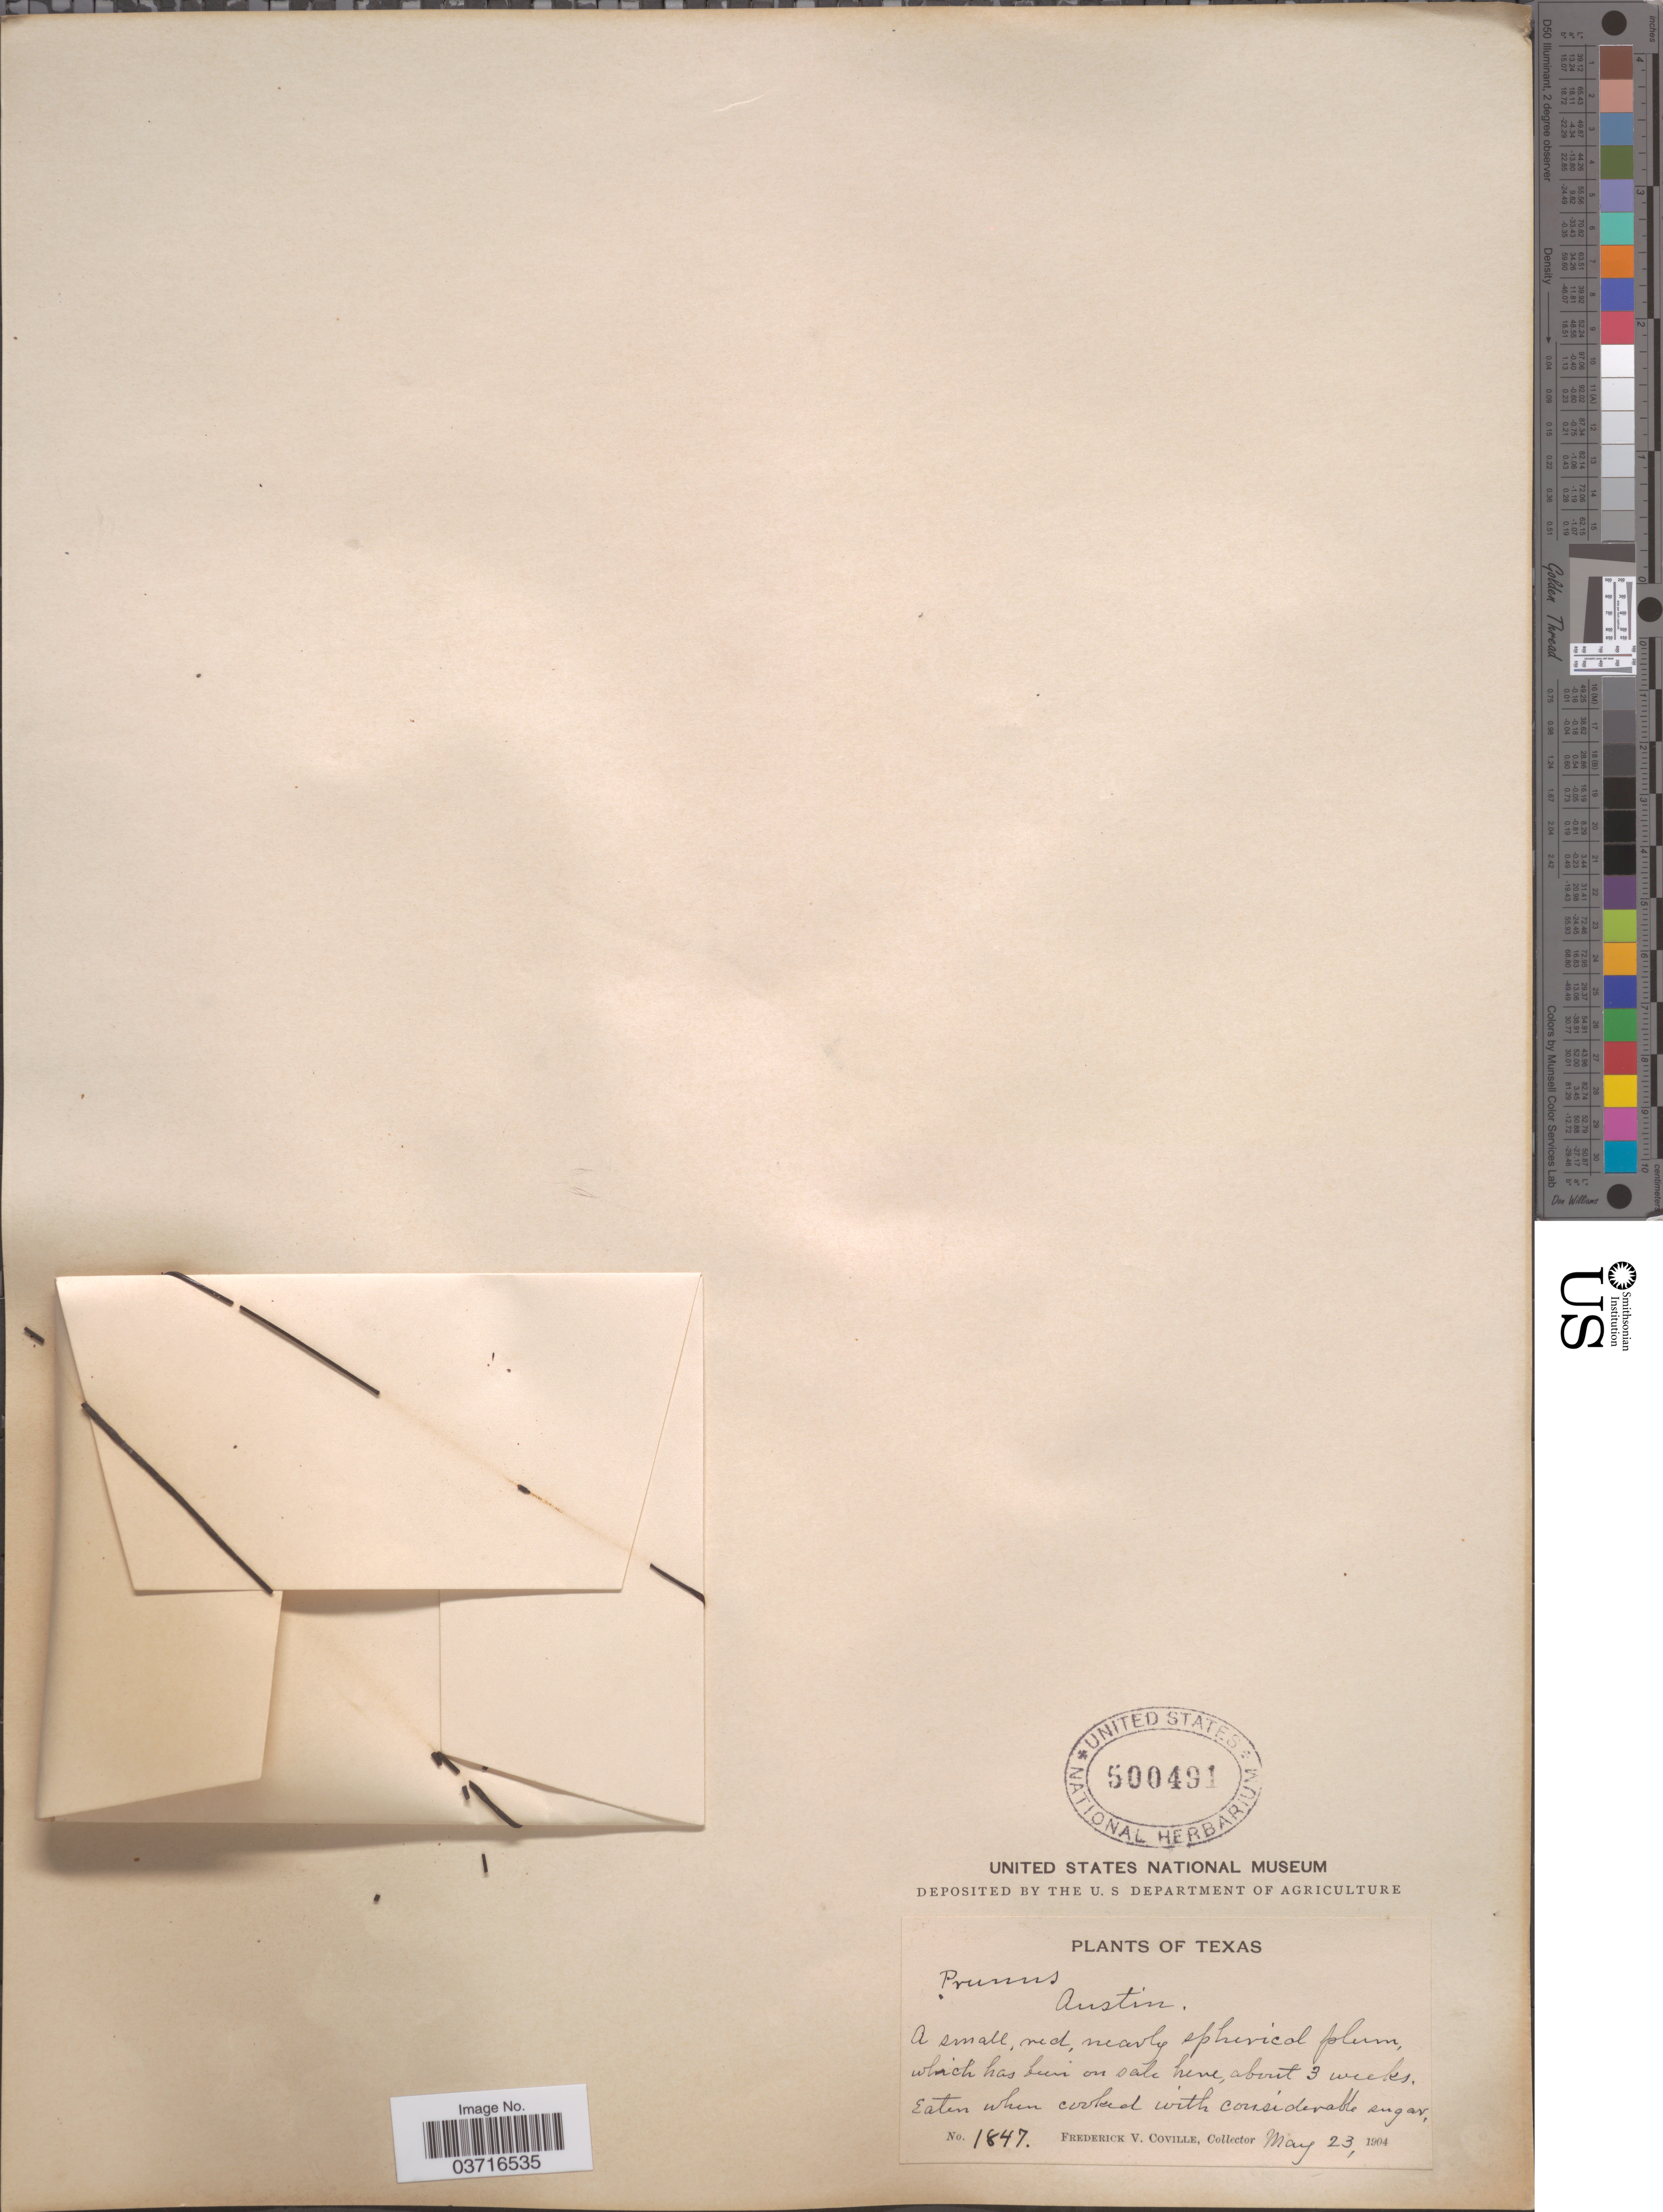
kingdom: Plantae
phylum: Tracheophyta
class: Magnoliopsida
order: Rosales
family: Rosaceae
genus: Prunus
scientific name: Prunus watsonii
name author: Sarg.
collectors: F. V. Coville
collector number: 1847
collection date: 1904-05-23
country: United States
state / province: Texas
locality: Austin.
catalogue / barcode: US 500491